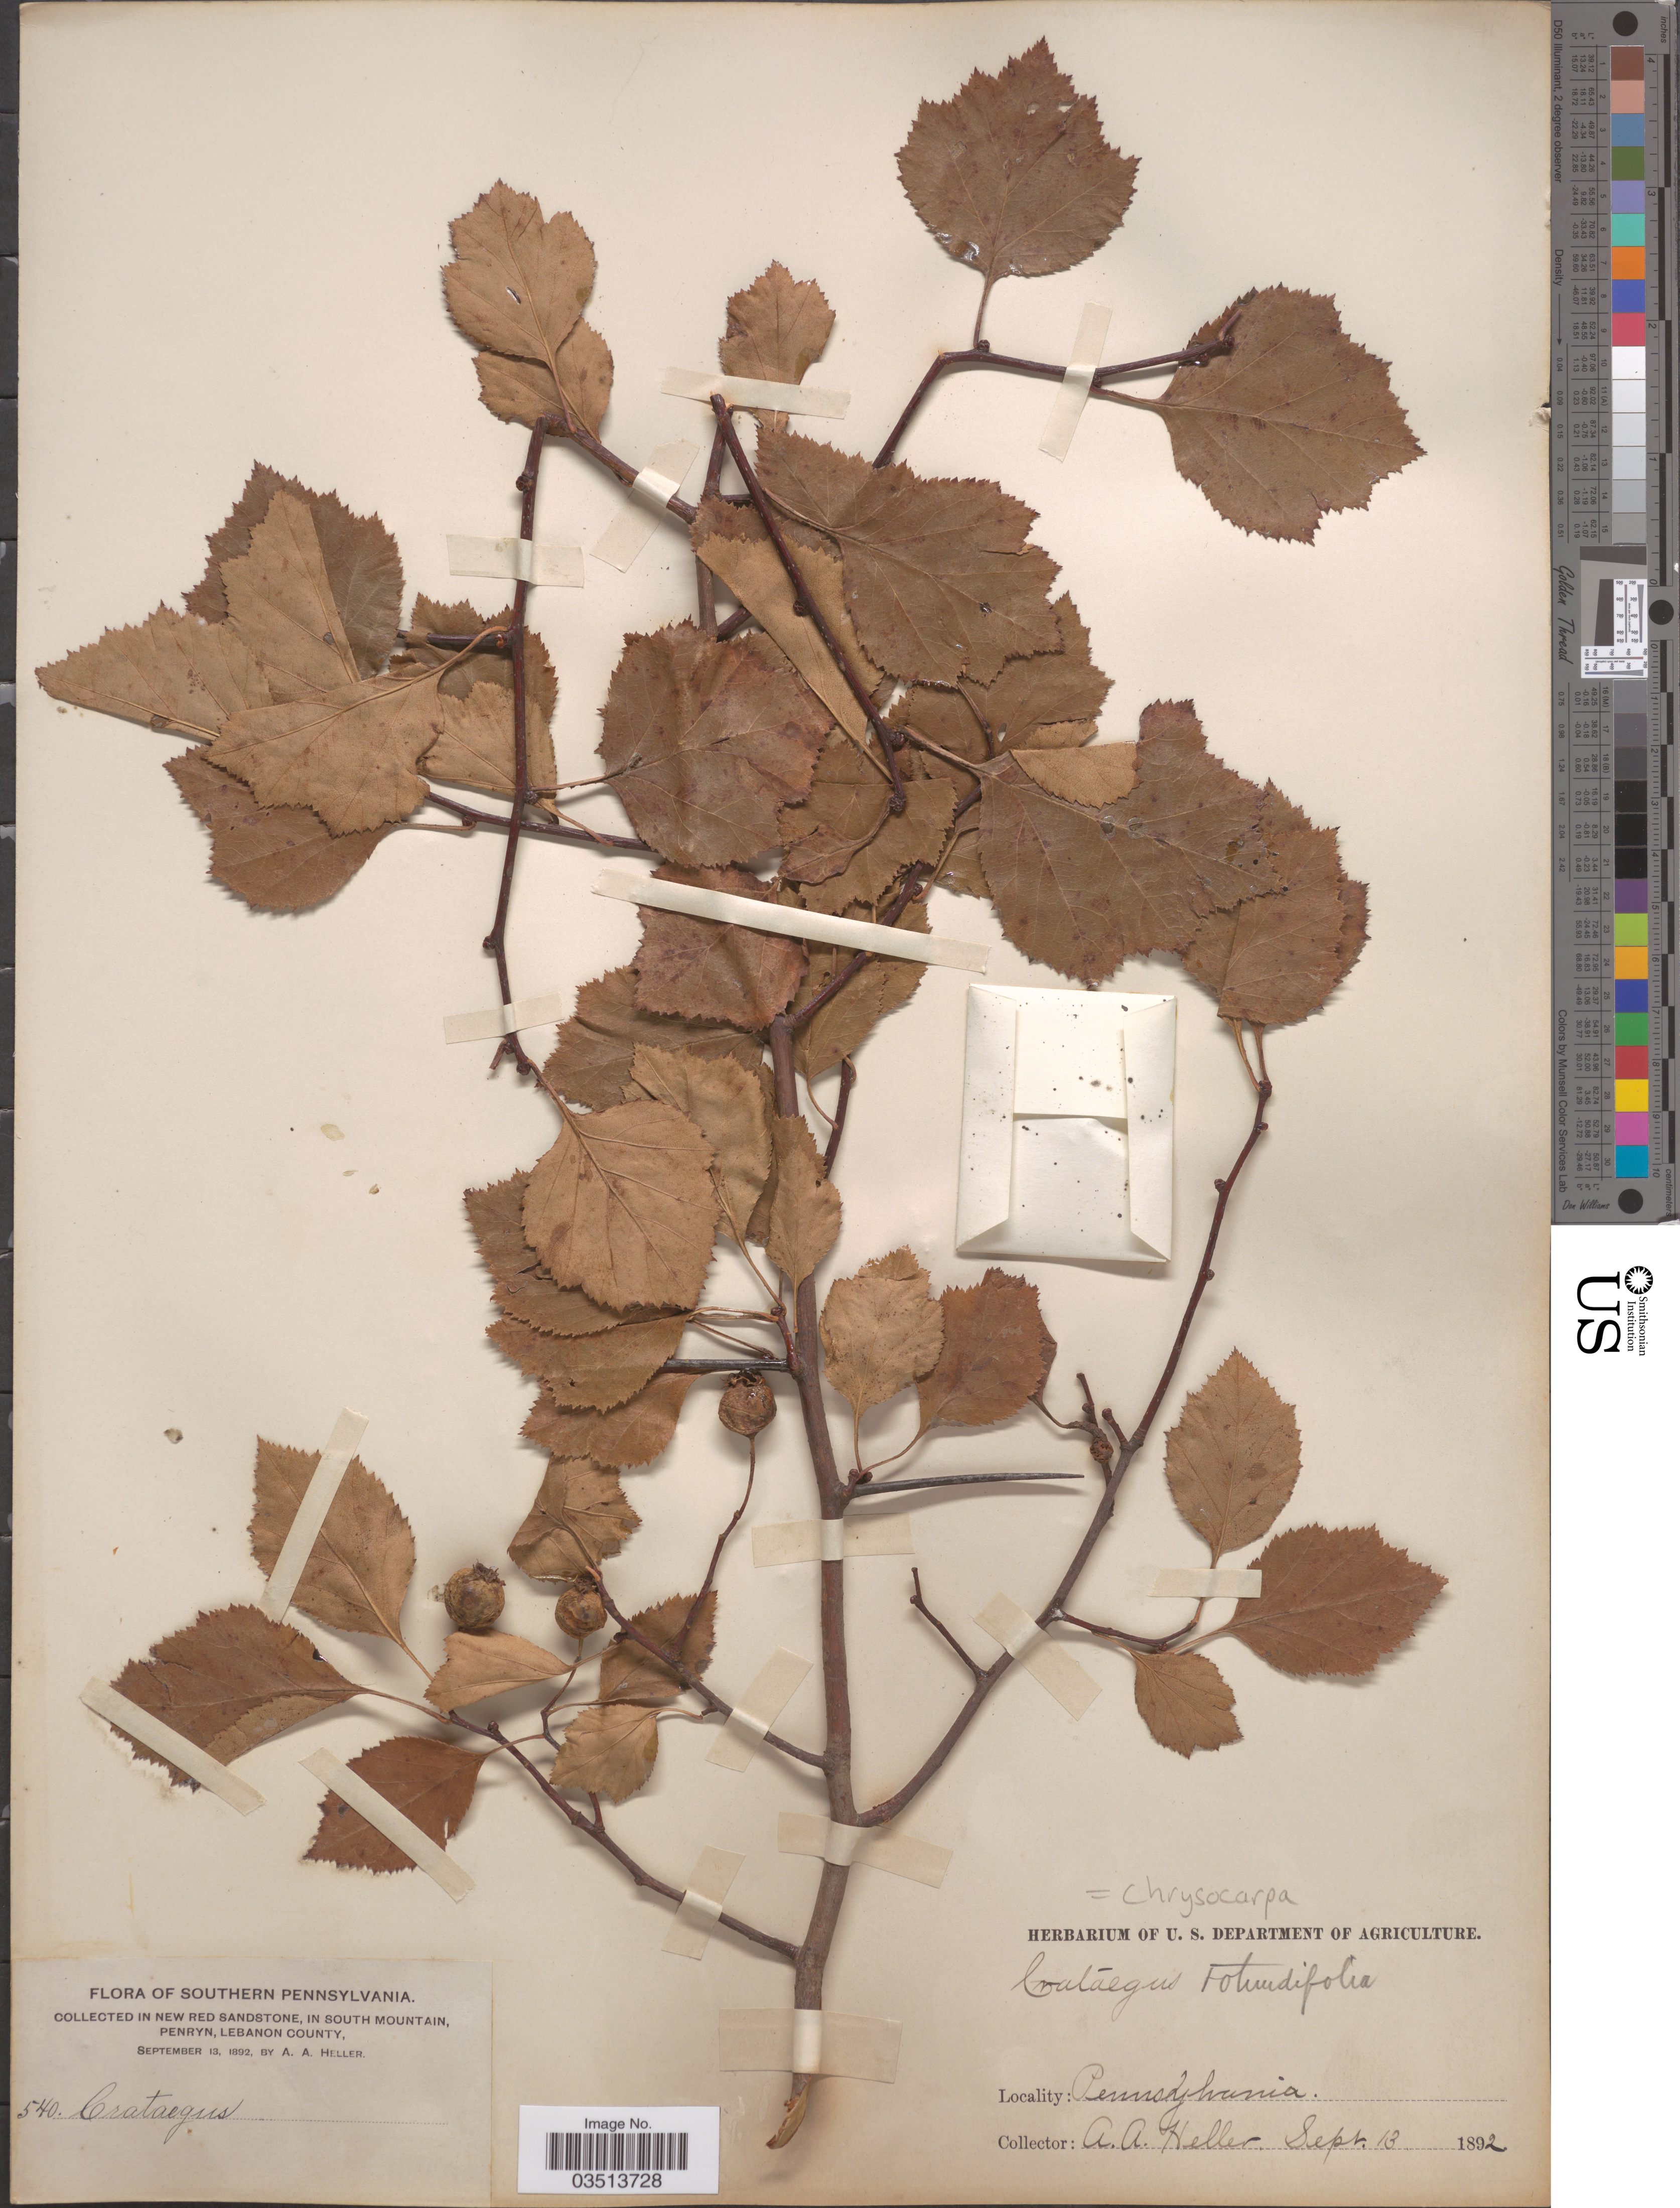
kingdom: Plantae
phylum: Tracheophyta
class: Magnoliopsida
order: Rosales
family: Rosaceae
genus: Crataegus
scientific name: Crataegus chrysocarpa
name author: Ashe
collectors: A. A. Heller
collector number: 540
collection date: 1892-09-13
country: United States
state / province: Pennsylvania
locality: Southern Pennsylvania. In New Red Sandstone, in South Mountain, Penryn, Lebanon County.